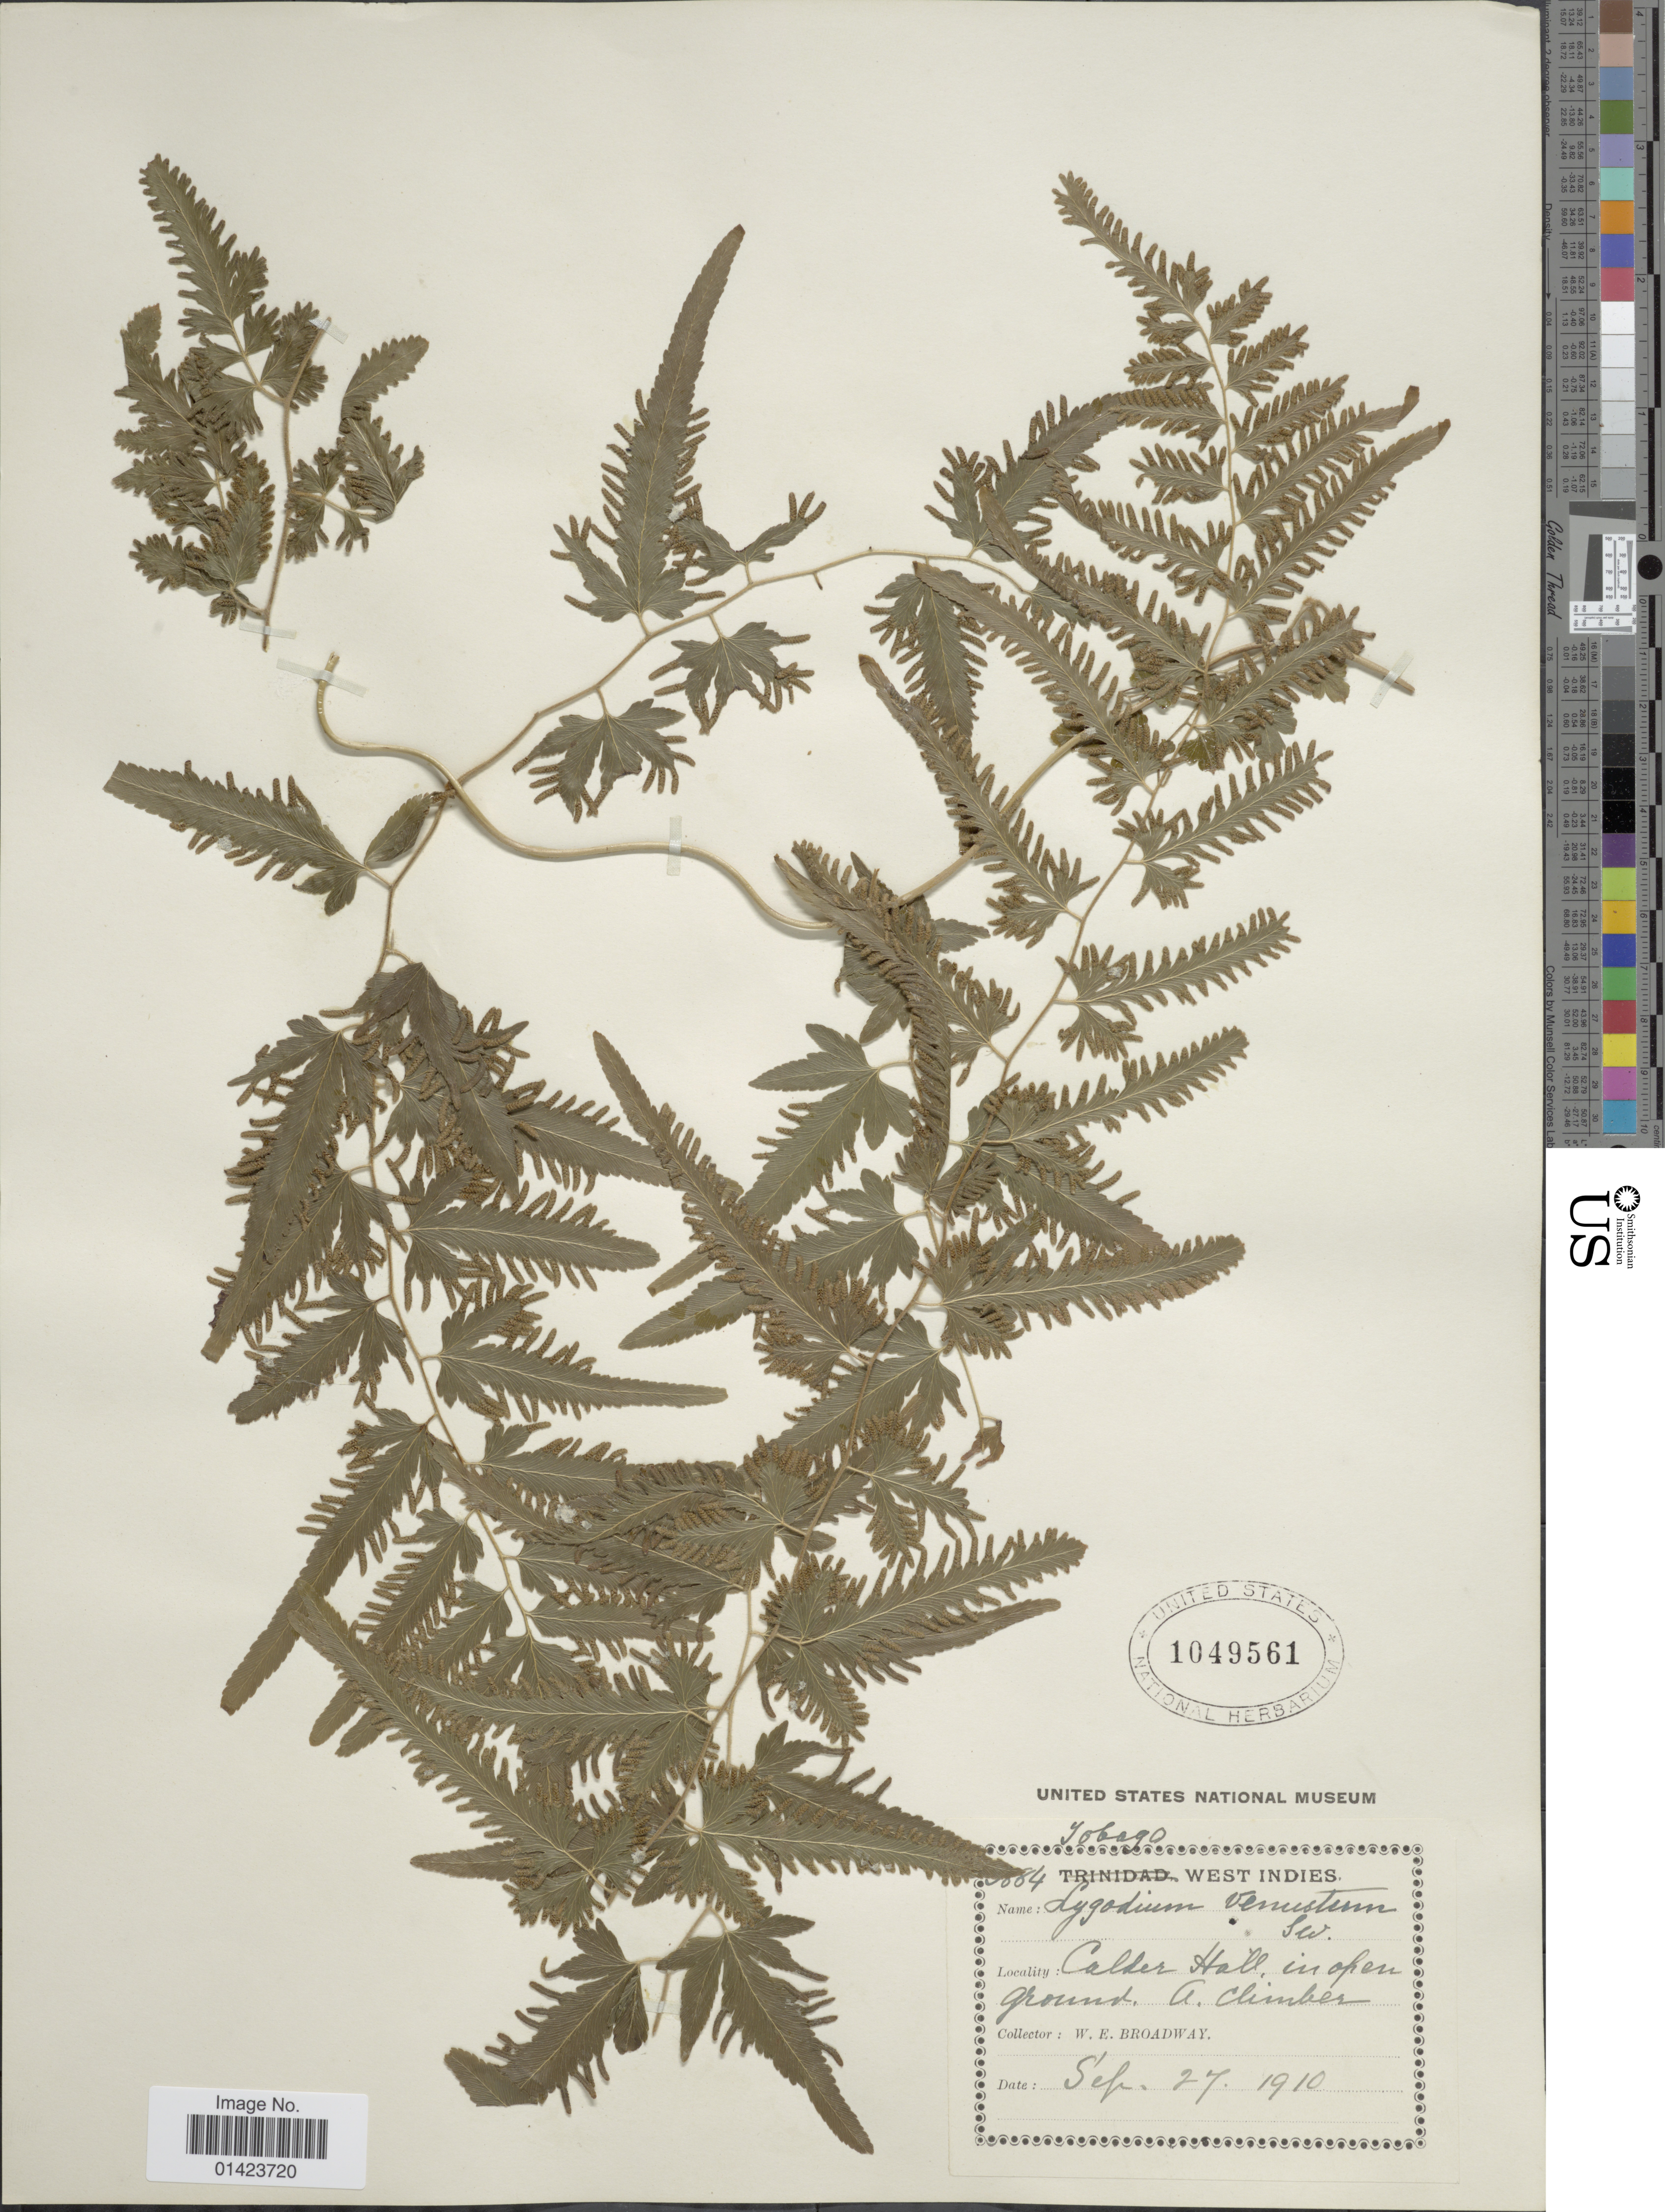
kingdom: Plantae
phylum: Tracheophyta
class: Polypodiopsida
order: Schizaeales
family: Lygodiaceae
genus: Lygodium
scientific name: Lygodium venustum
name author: Sw.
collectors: W. E. Broadway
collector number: !84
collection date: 1910-09-27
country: Trinidad and Tobago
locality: Tobago, West Indies, Calder Hall, in open ground, A. Climber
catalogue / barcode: US 1049561